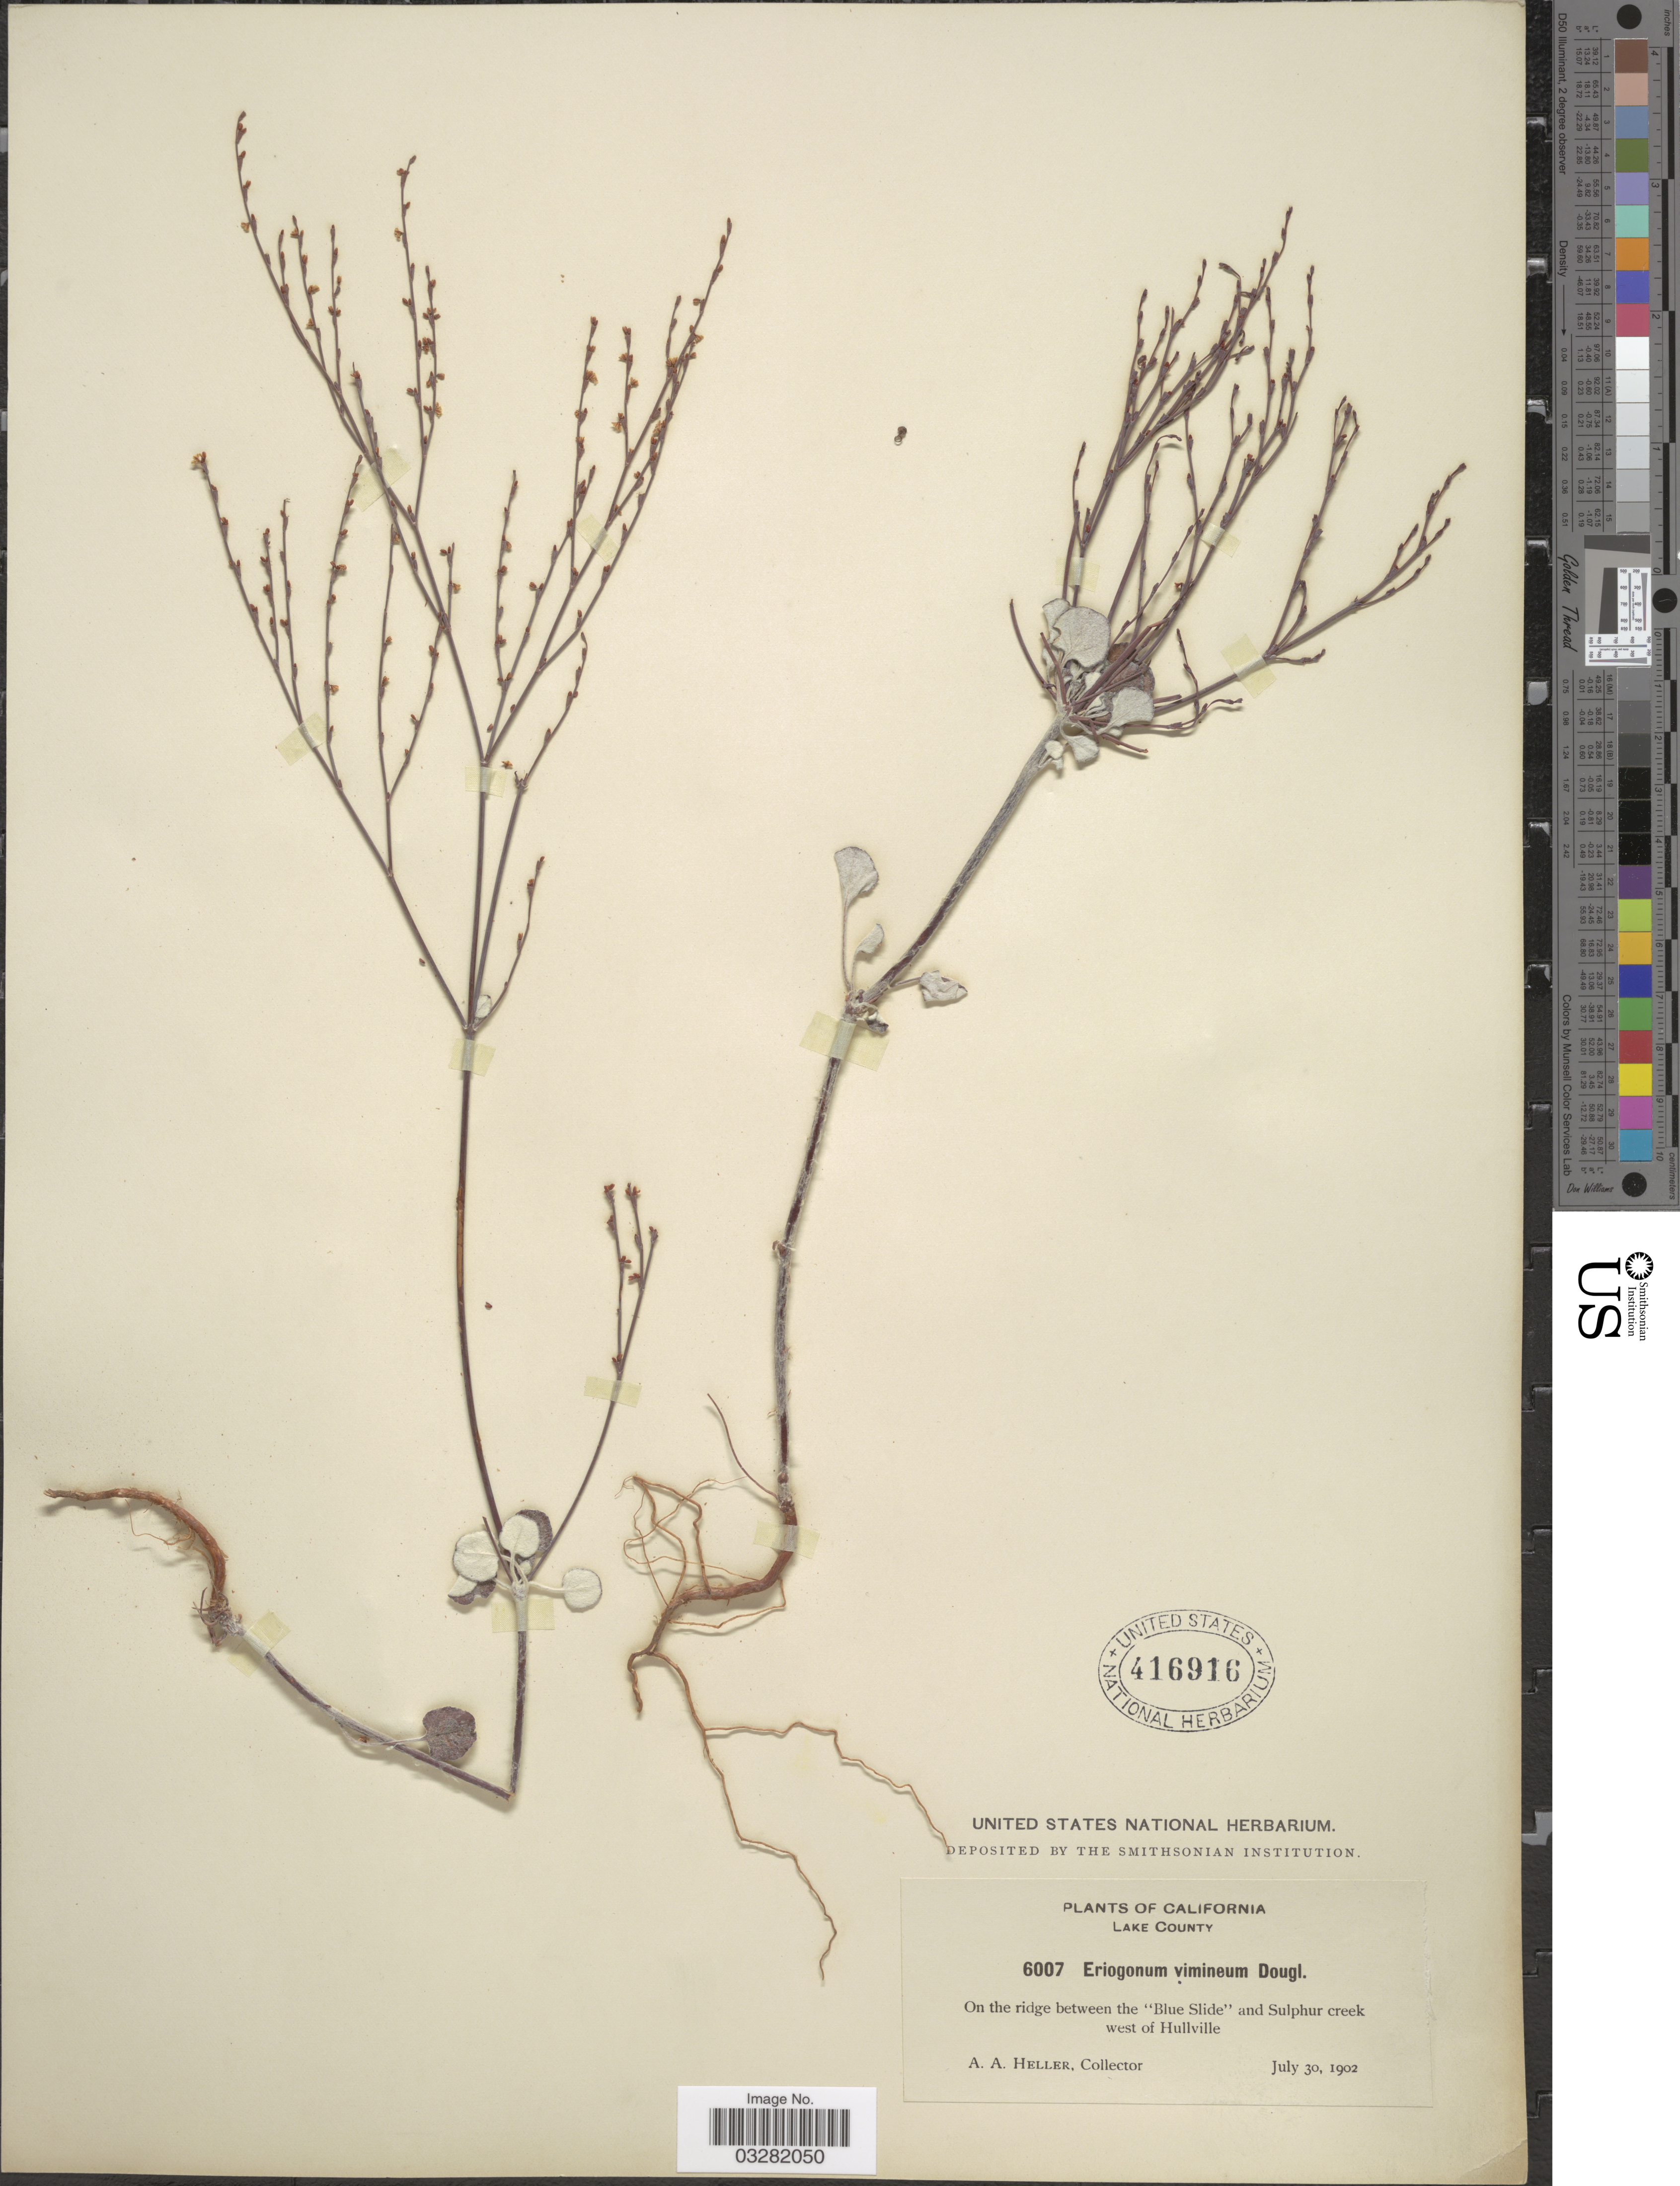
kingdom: Plantae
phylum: Tracheophyta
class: Magnoliopsida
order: Caryophyllales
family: Polygonaceae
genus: Eriogonum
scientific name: Eriogonum vimineum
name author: Douglas ex Benth.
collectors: A. A. Heller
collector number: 6007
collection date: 1902-07-30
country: United States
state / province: California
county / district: Lake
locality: Lake County. On the ridge between "Blue Slide" and Sulphur creek west of Hullville.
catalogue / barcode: US 416916